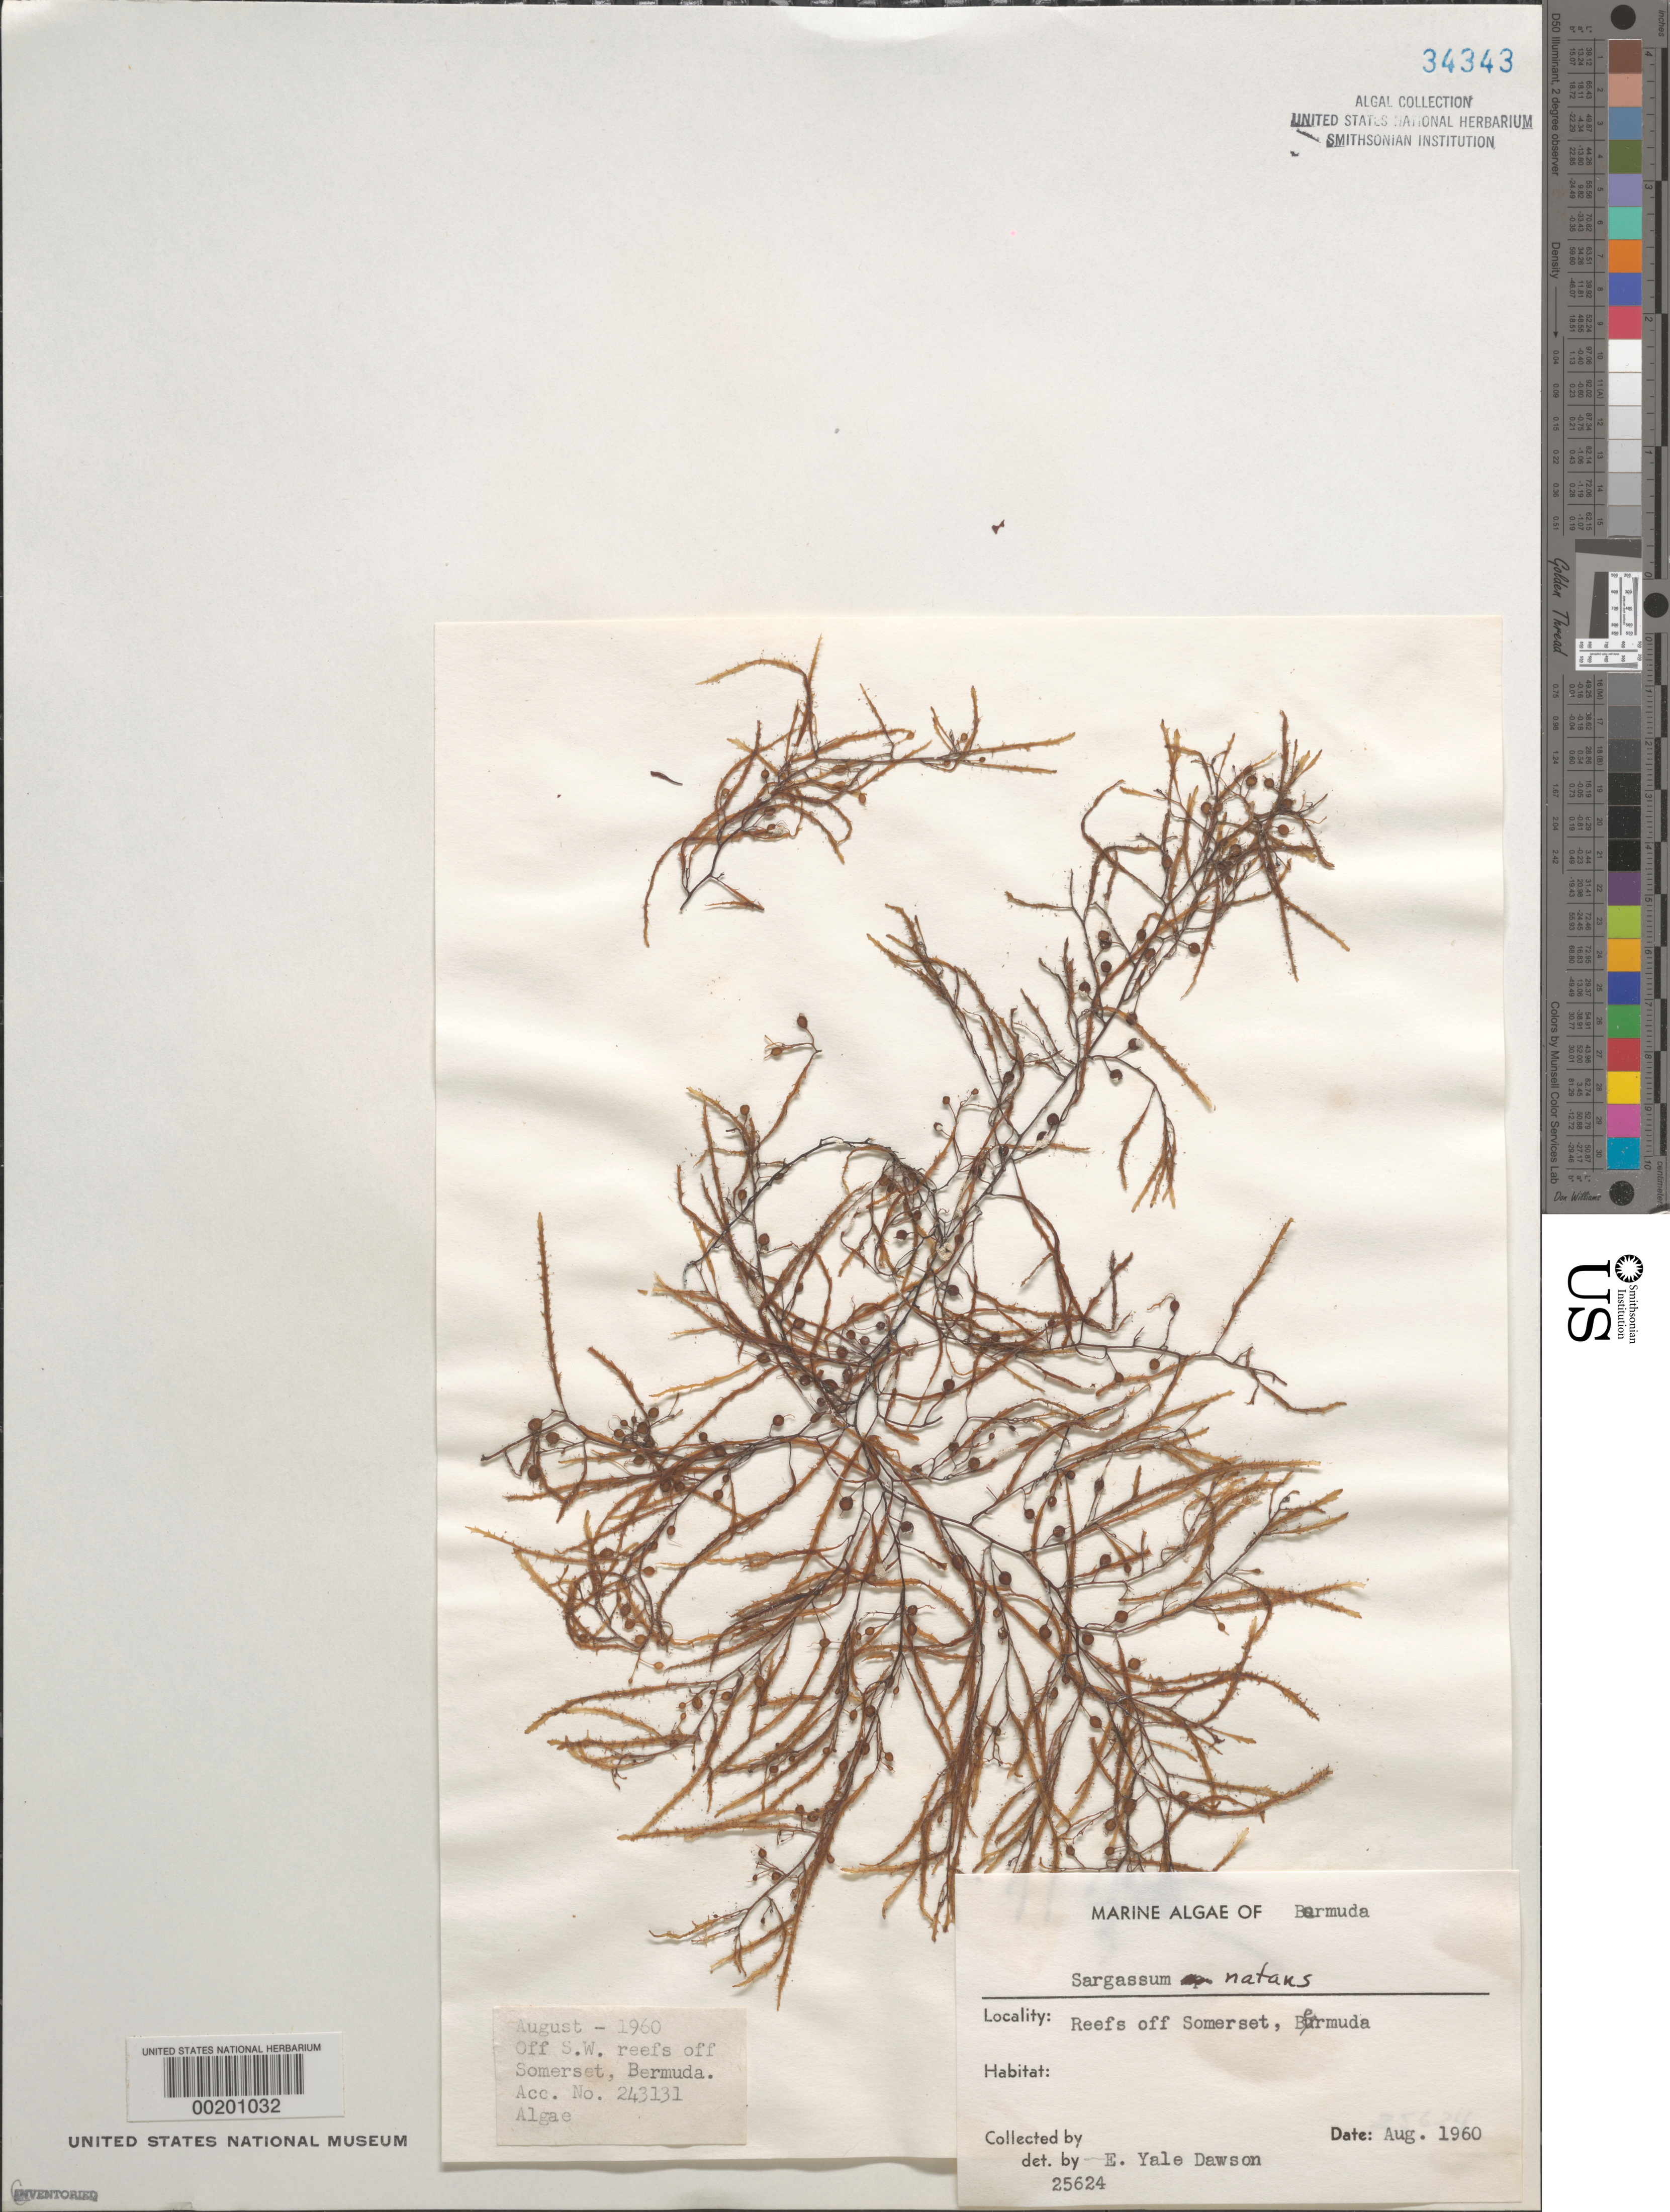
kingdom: Chromista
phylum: Ochrophyta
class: Phaeophyceae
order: Fucales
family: Sargassaceae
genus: Sargassum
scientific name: Sargassum natans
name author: (L.) Gaillon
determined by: Dawson, E. Y.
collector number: EYD 25624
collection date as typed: Aug 1960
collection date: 1960-08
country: Bermuda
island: Somerset Island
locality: Off southwest reefs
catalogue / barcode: US 34343